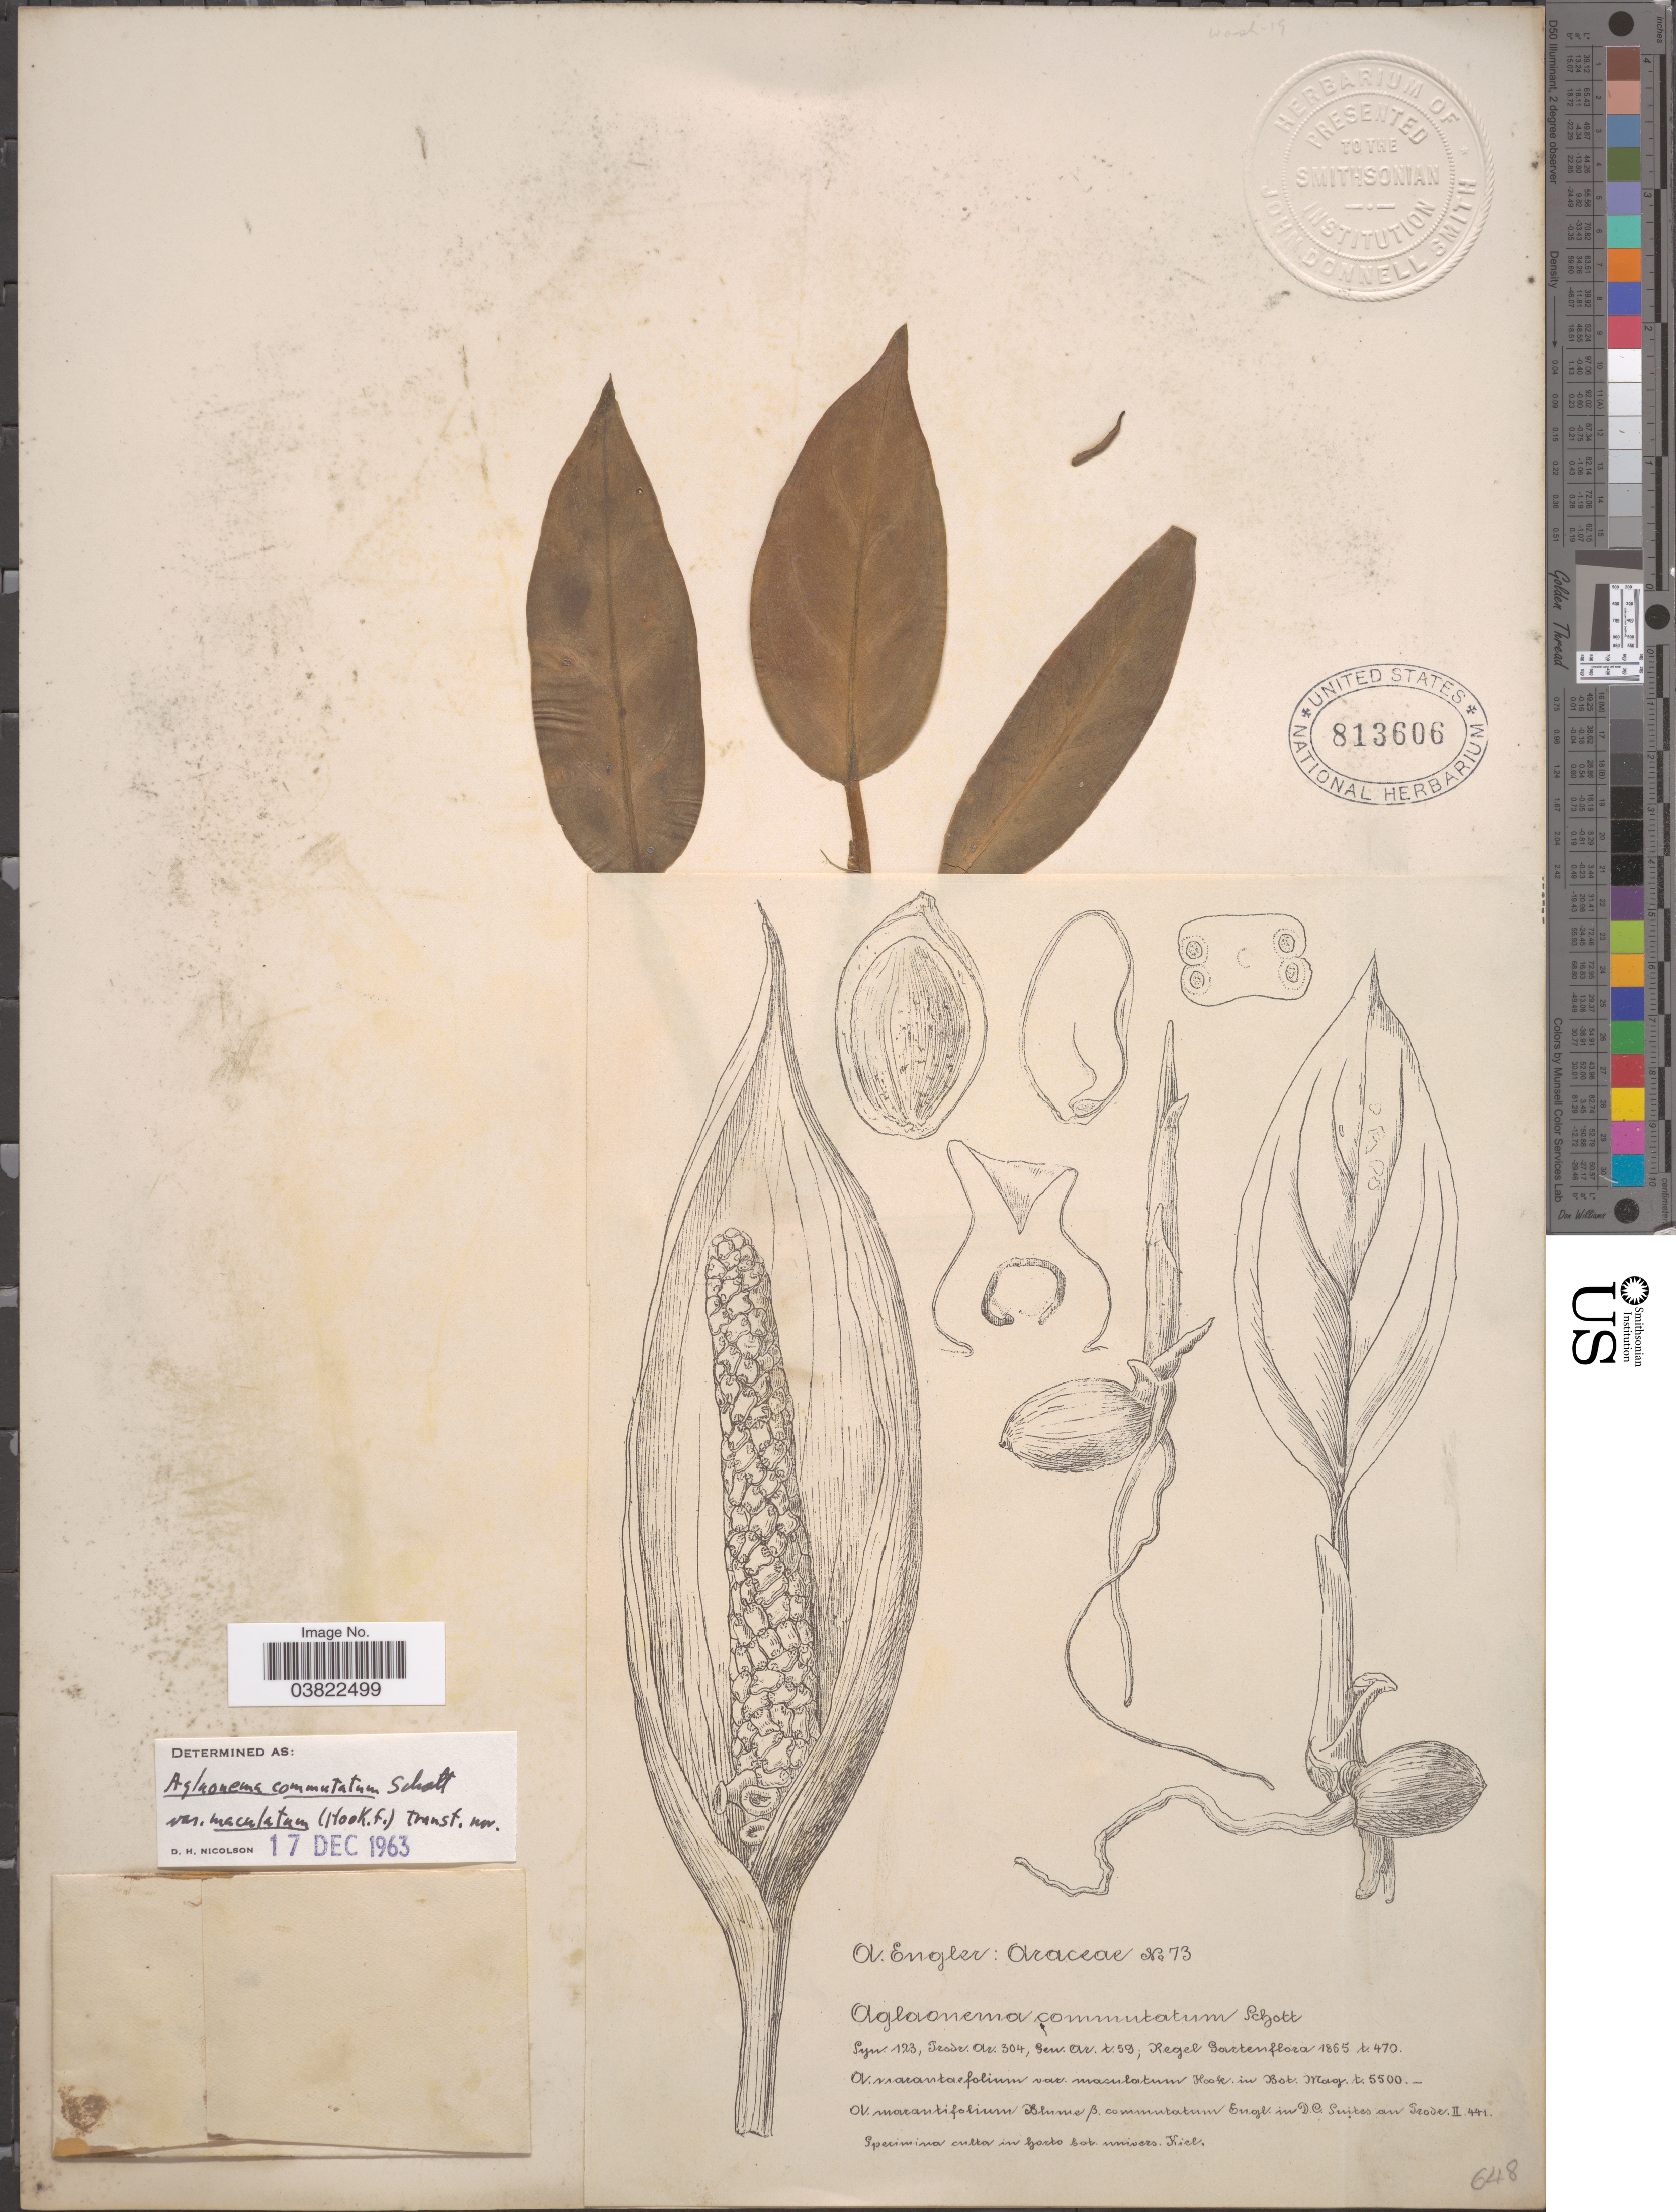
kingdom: Plantae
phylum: Tracheophyta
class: Liliopsida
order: Alismatales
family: Araceae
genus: Aglaonema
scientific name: Aglaonema commutatum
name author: Schott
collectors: A. Engler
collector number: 73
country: Germany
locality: Specimina culta in horto bot. univers. Kiel.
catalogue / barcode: US 813606